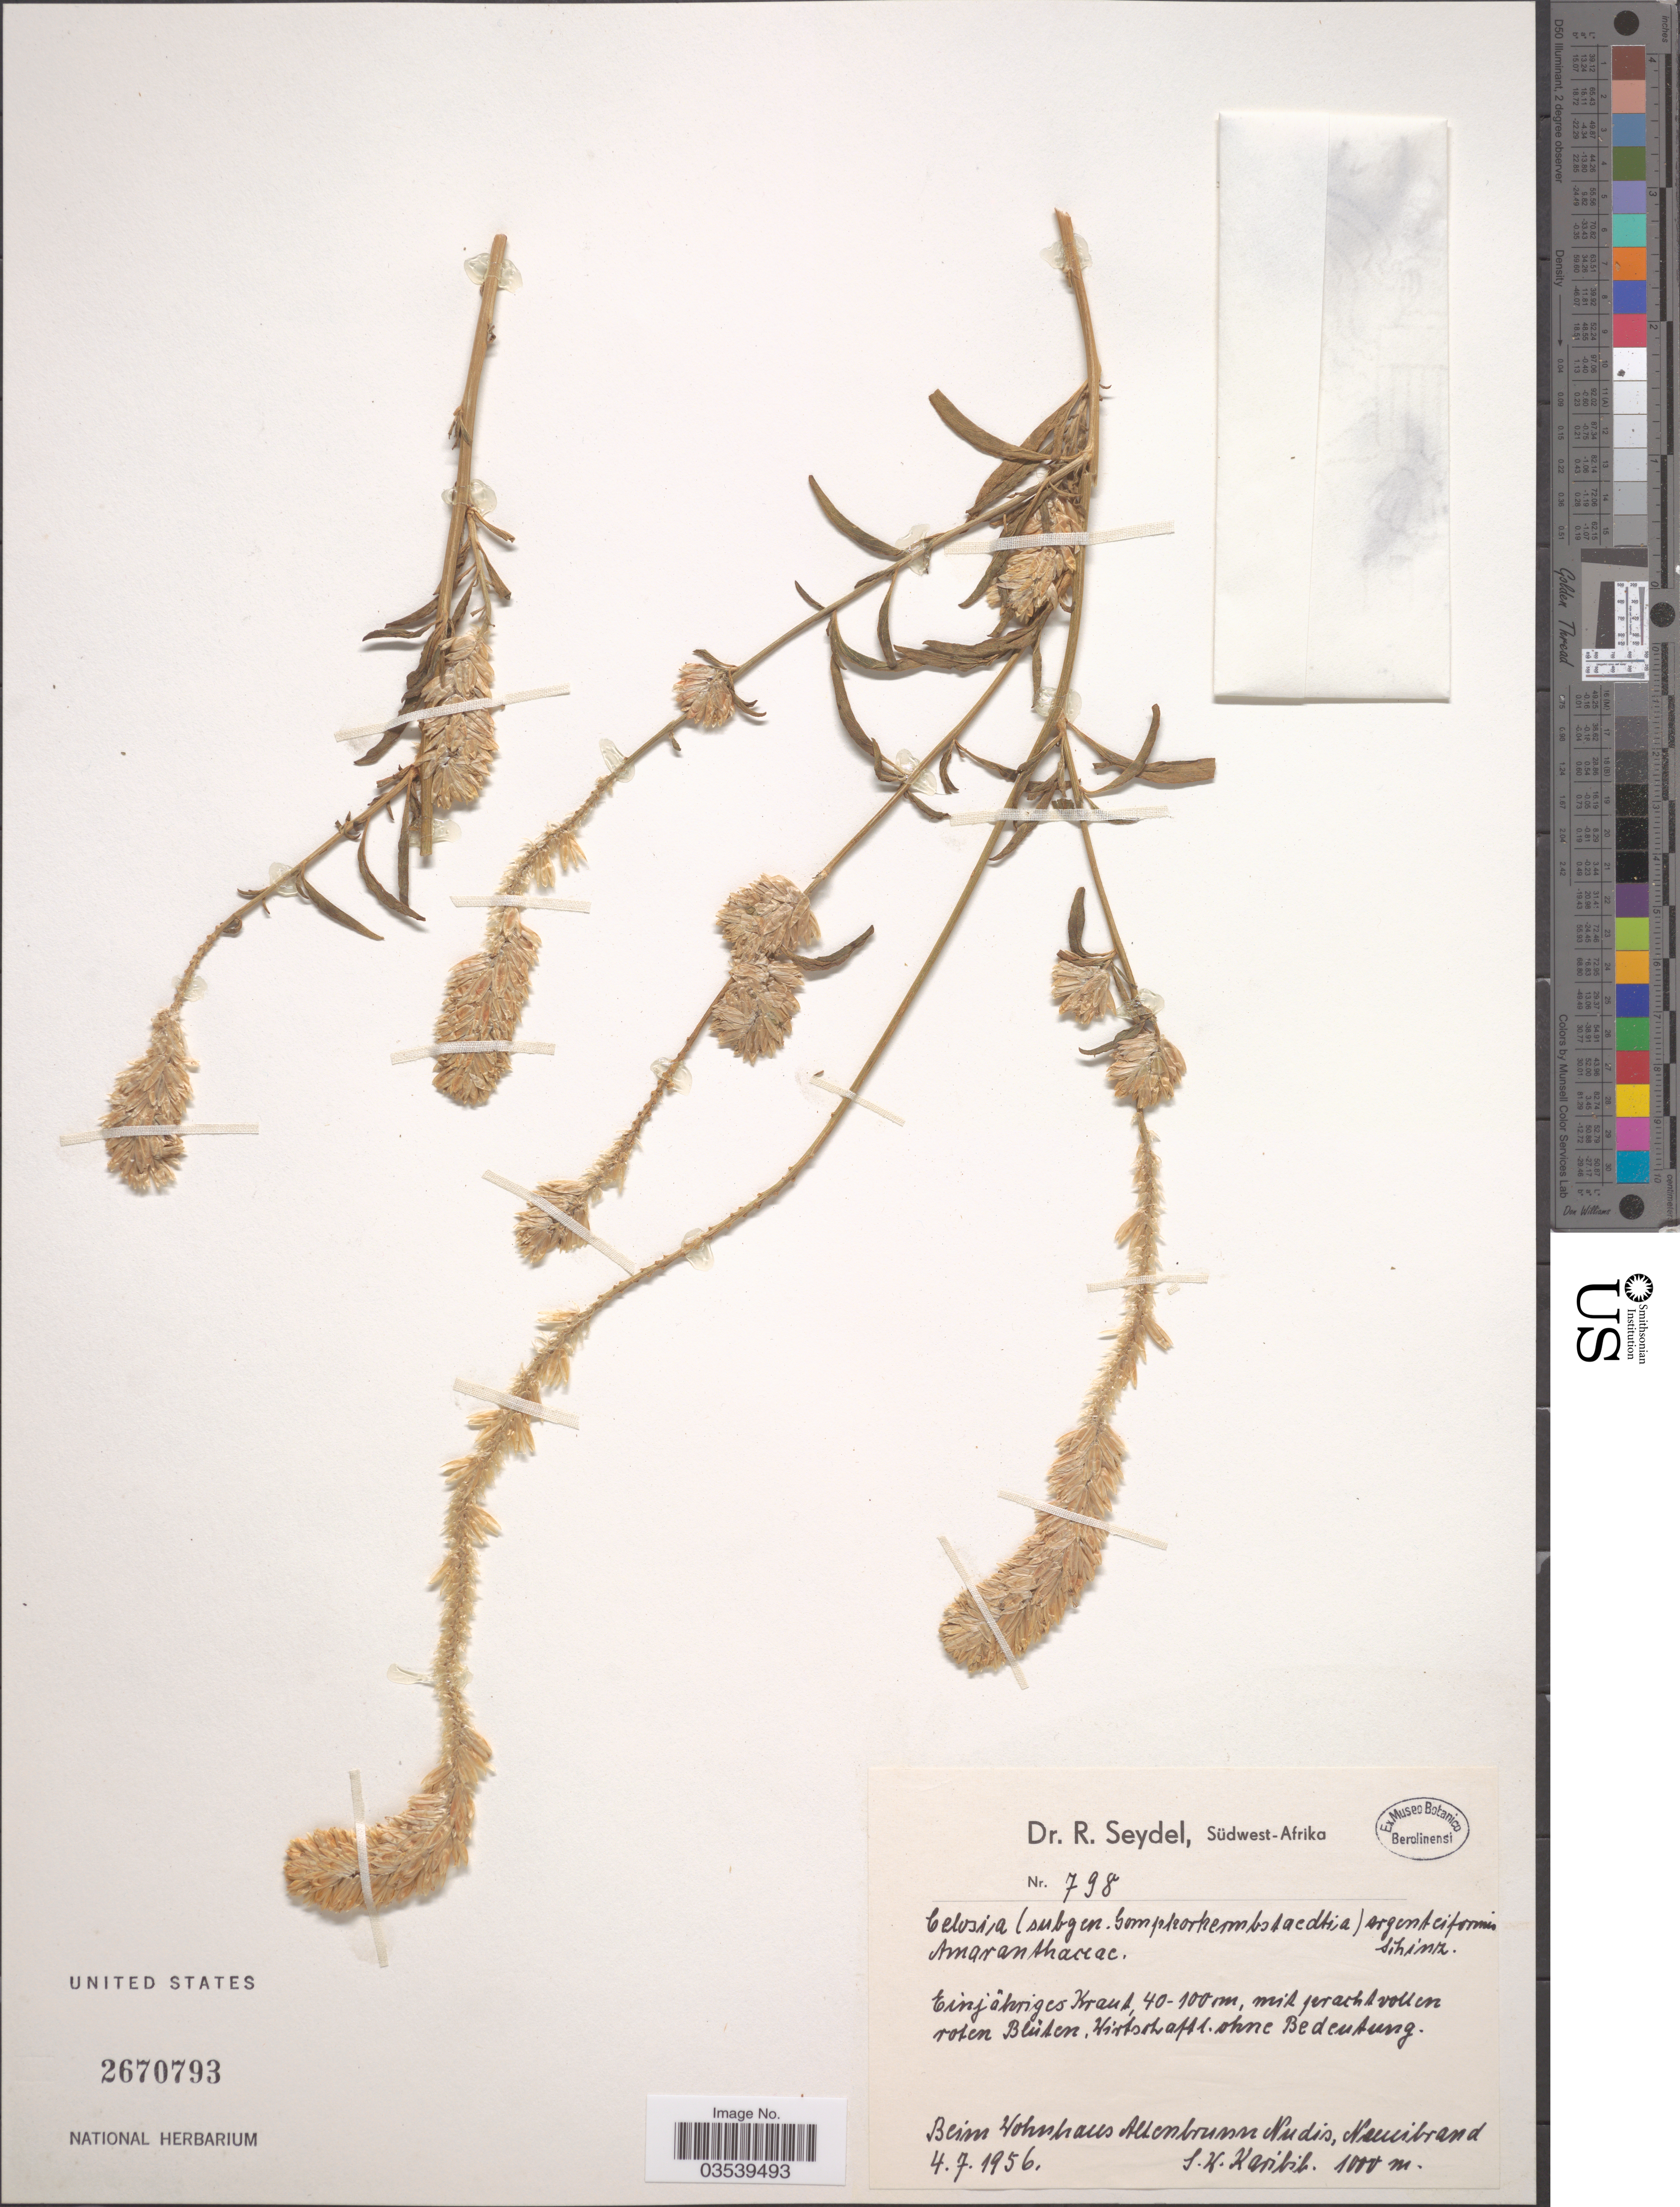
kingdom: Plantae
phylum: Tracheophyta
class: Magnoliopsida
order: Caryophyllales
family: Amaranthaceae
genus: Hermbstaedtia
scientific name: Hermbstaedtia argenteiformis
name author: Schinz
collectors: R. Seydel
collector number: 798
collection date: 1956-07-04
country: Namibia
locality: Südwest-Afrika. Beim Hohnhaus [at house], Altenbrunn Nudis, Namibrand. S. W. Karibib.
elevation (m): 1000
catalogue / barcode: US 2670793